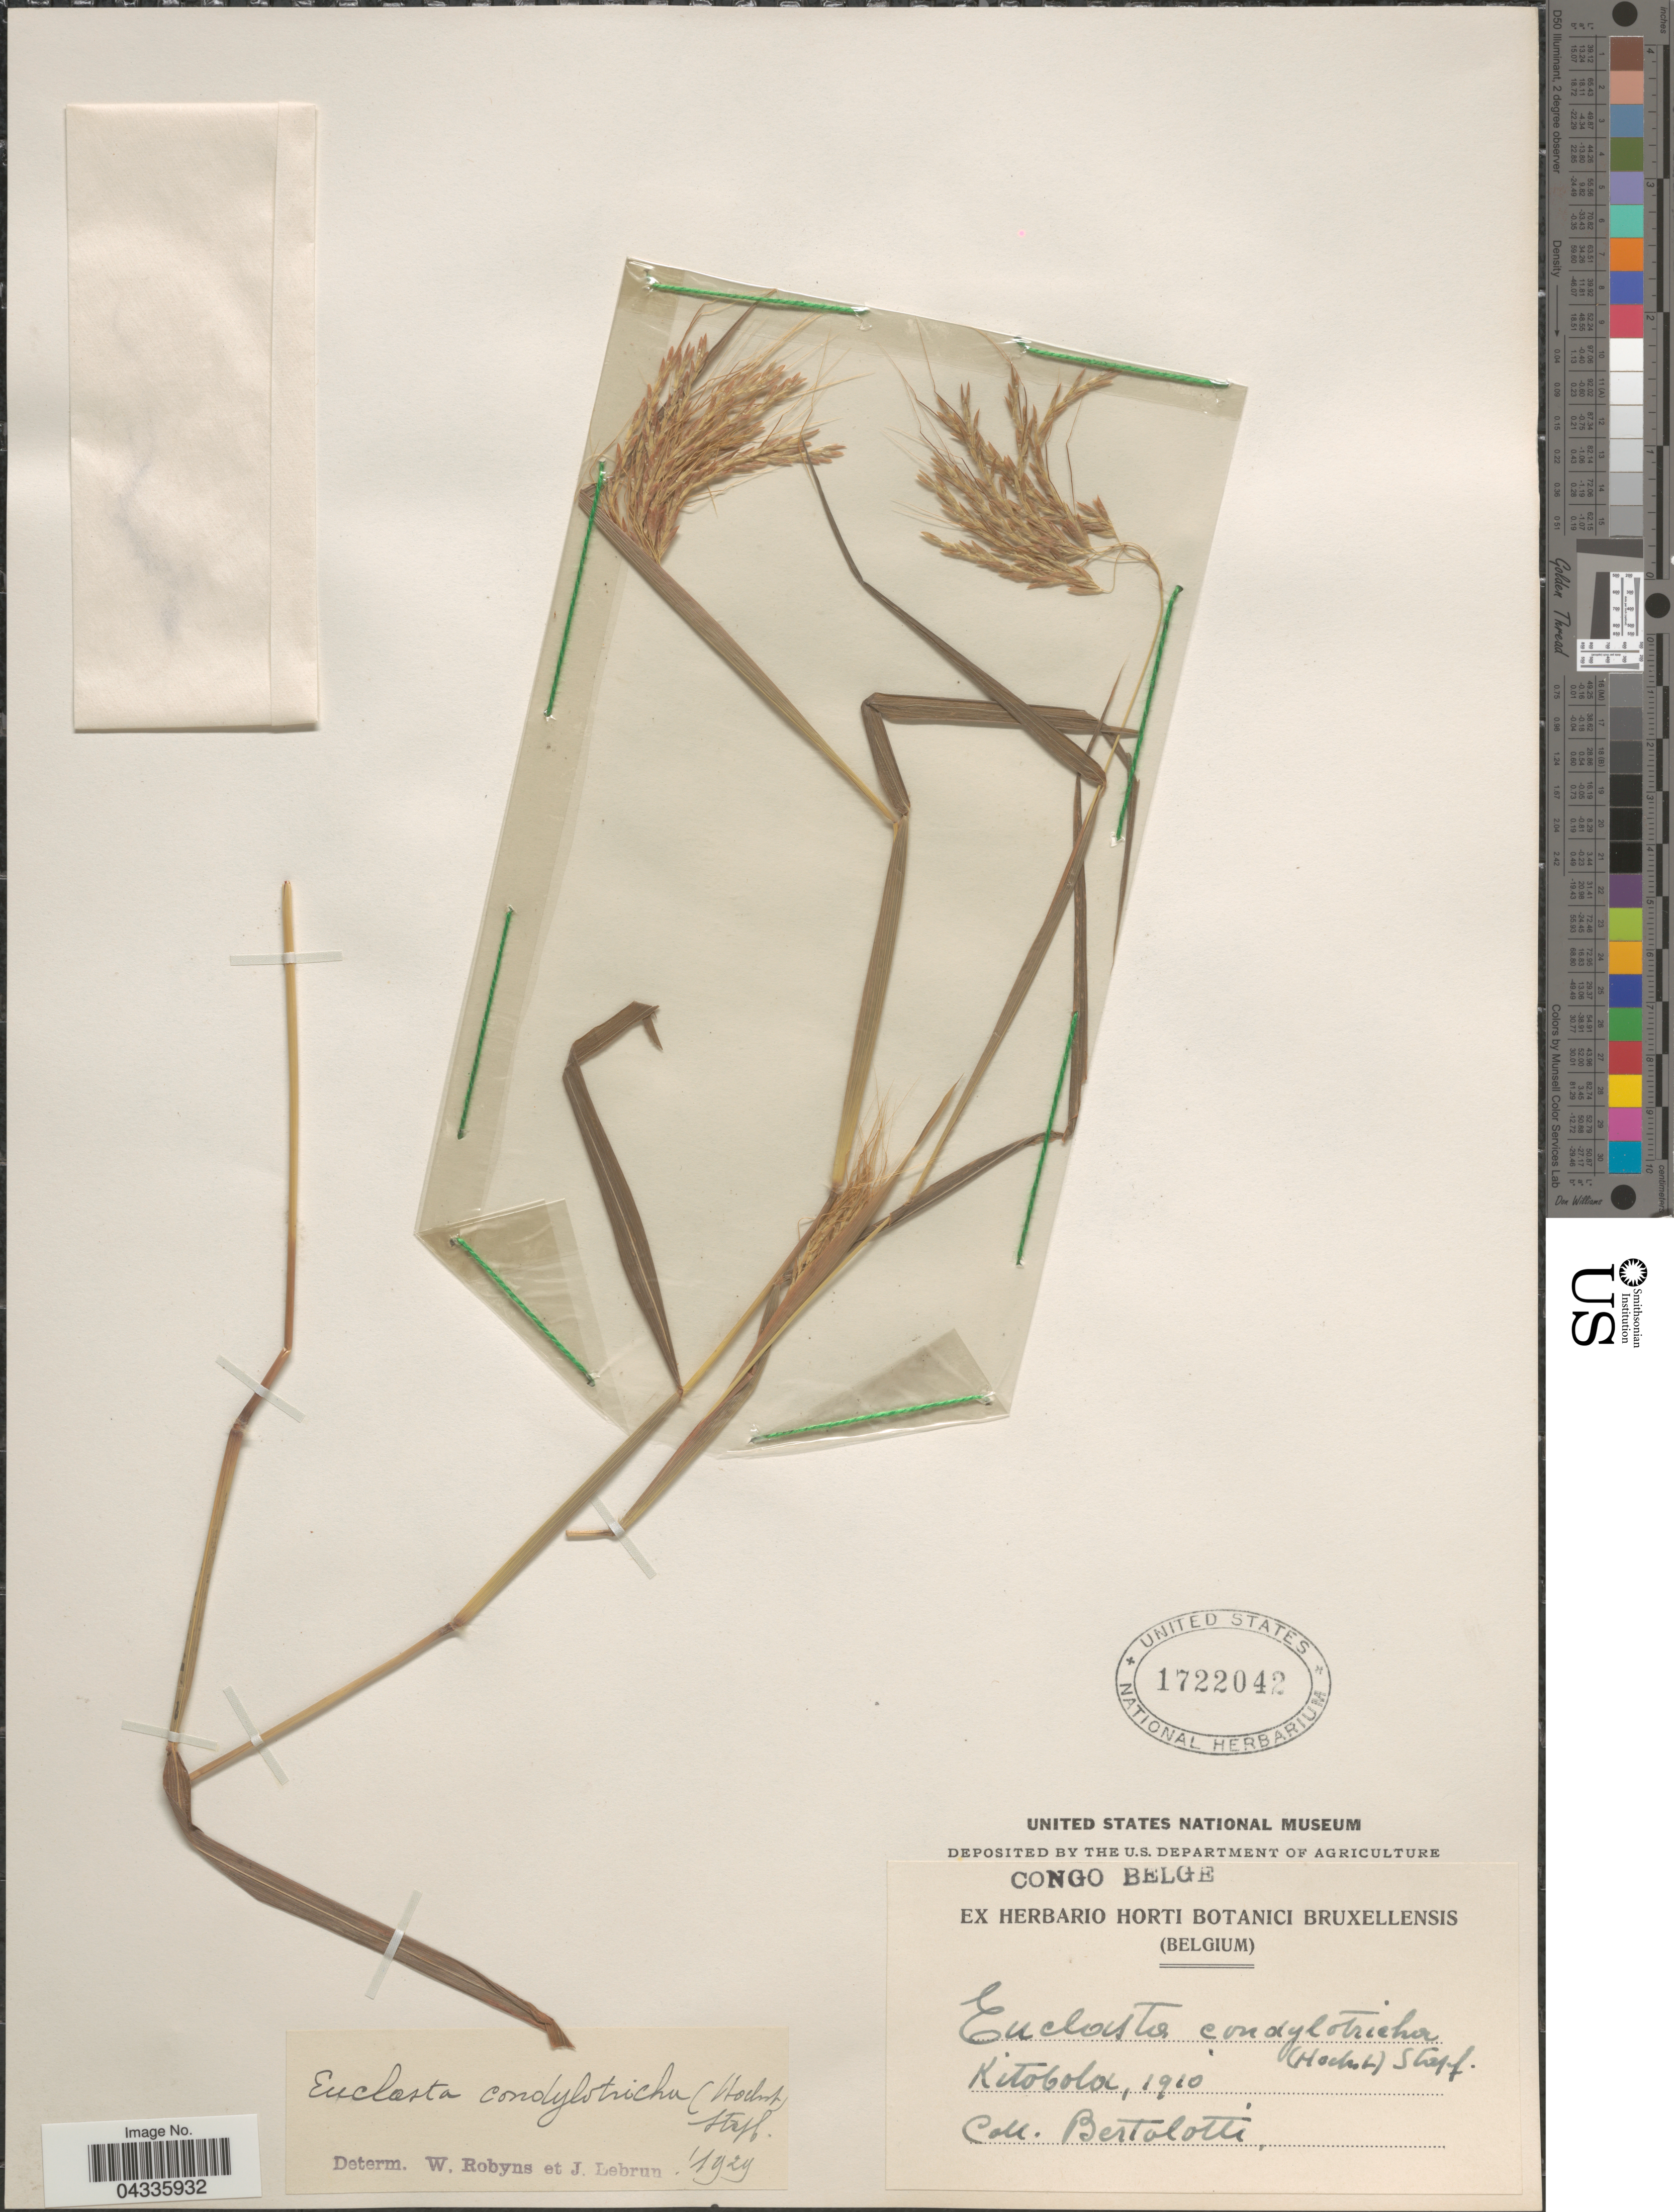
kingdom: Plantae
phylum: Tracheophyta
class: Liliopsida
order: Poales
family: Poaceae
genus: Euclasta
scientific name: Euclasta condylotricha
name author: (Hochst. ex Steud.) Stapf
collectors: Bertolotti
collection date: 1910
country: Congo, Democratic Republic of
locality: Kitobola. Congo Belge.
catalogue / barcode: US 1722042